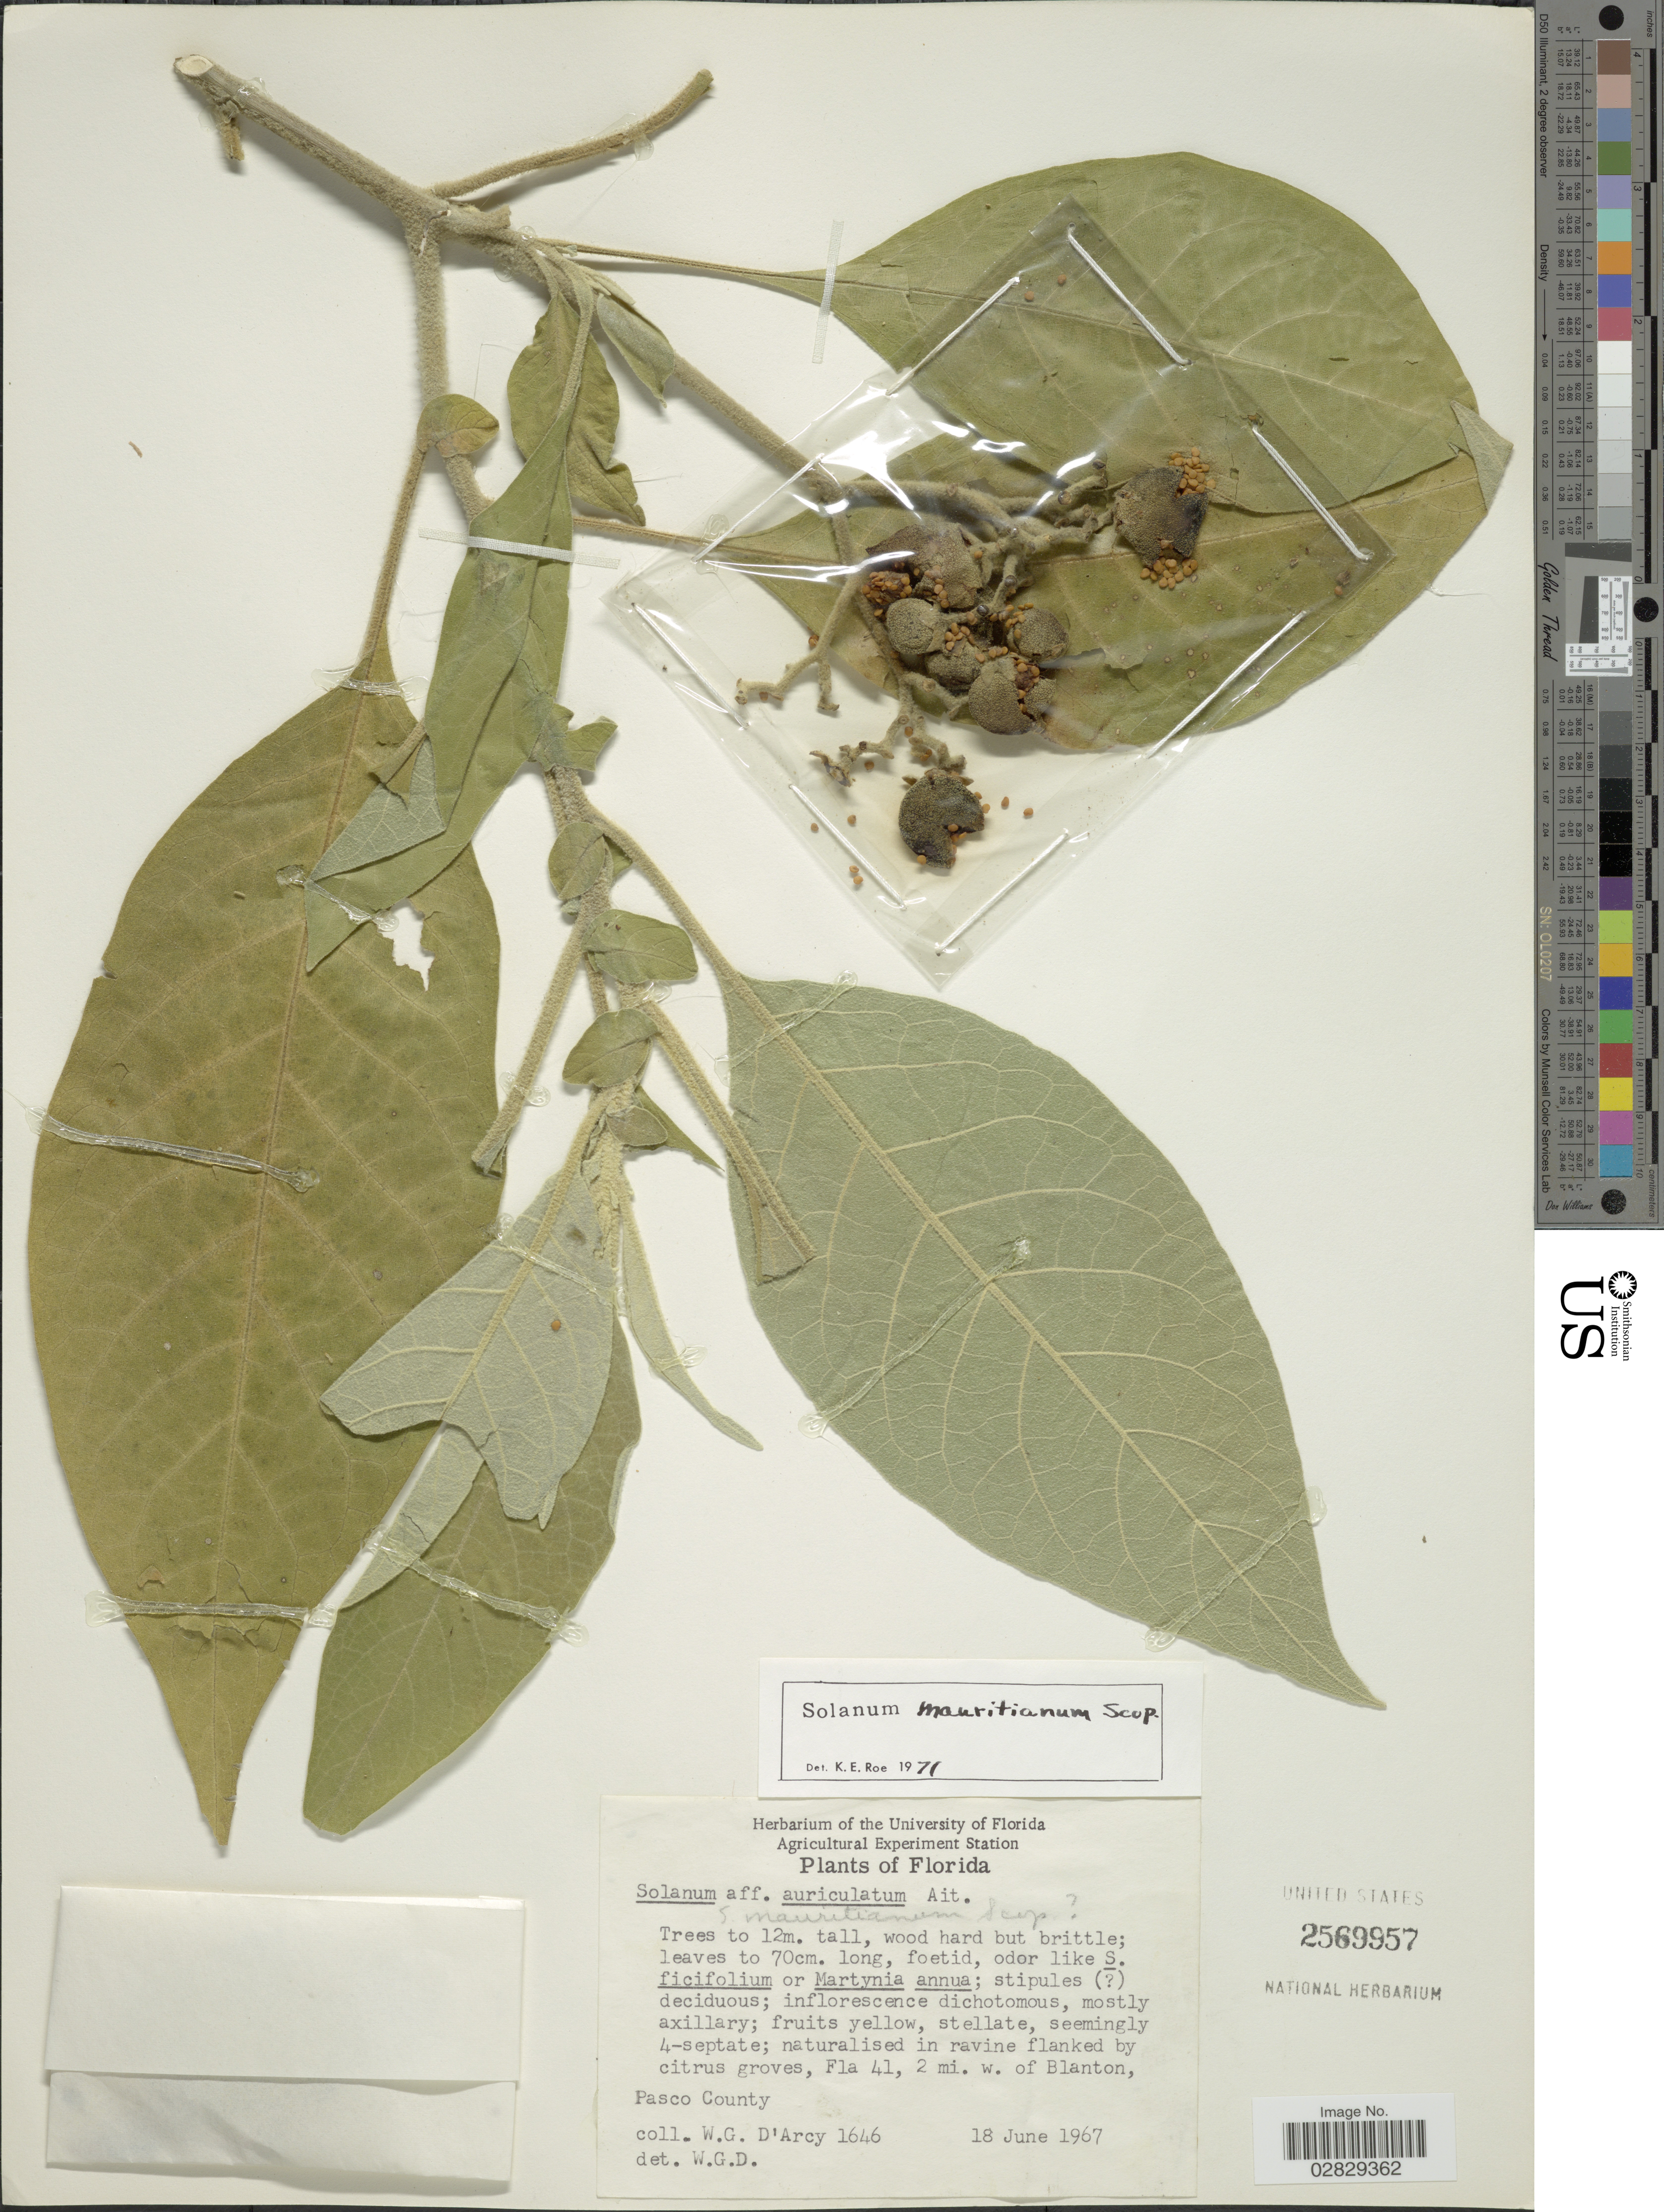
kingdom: Plantae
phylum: Tracheophyta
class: Magnoliopsida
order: Solanales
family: Solanaceae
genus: Solanum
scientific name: Solanum mauritianum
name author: Scop.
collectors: W. G. D'Arcy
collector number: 1646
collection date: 1967-06-18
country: United States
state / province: Florida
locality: Fla 41, 2 mi. w. of Blanton, Pasco County.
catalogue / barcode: US 2569957